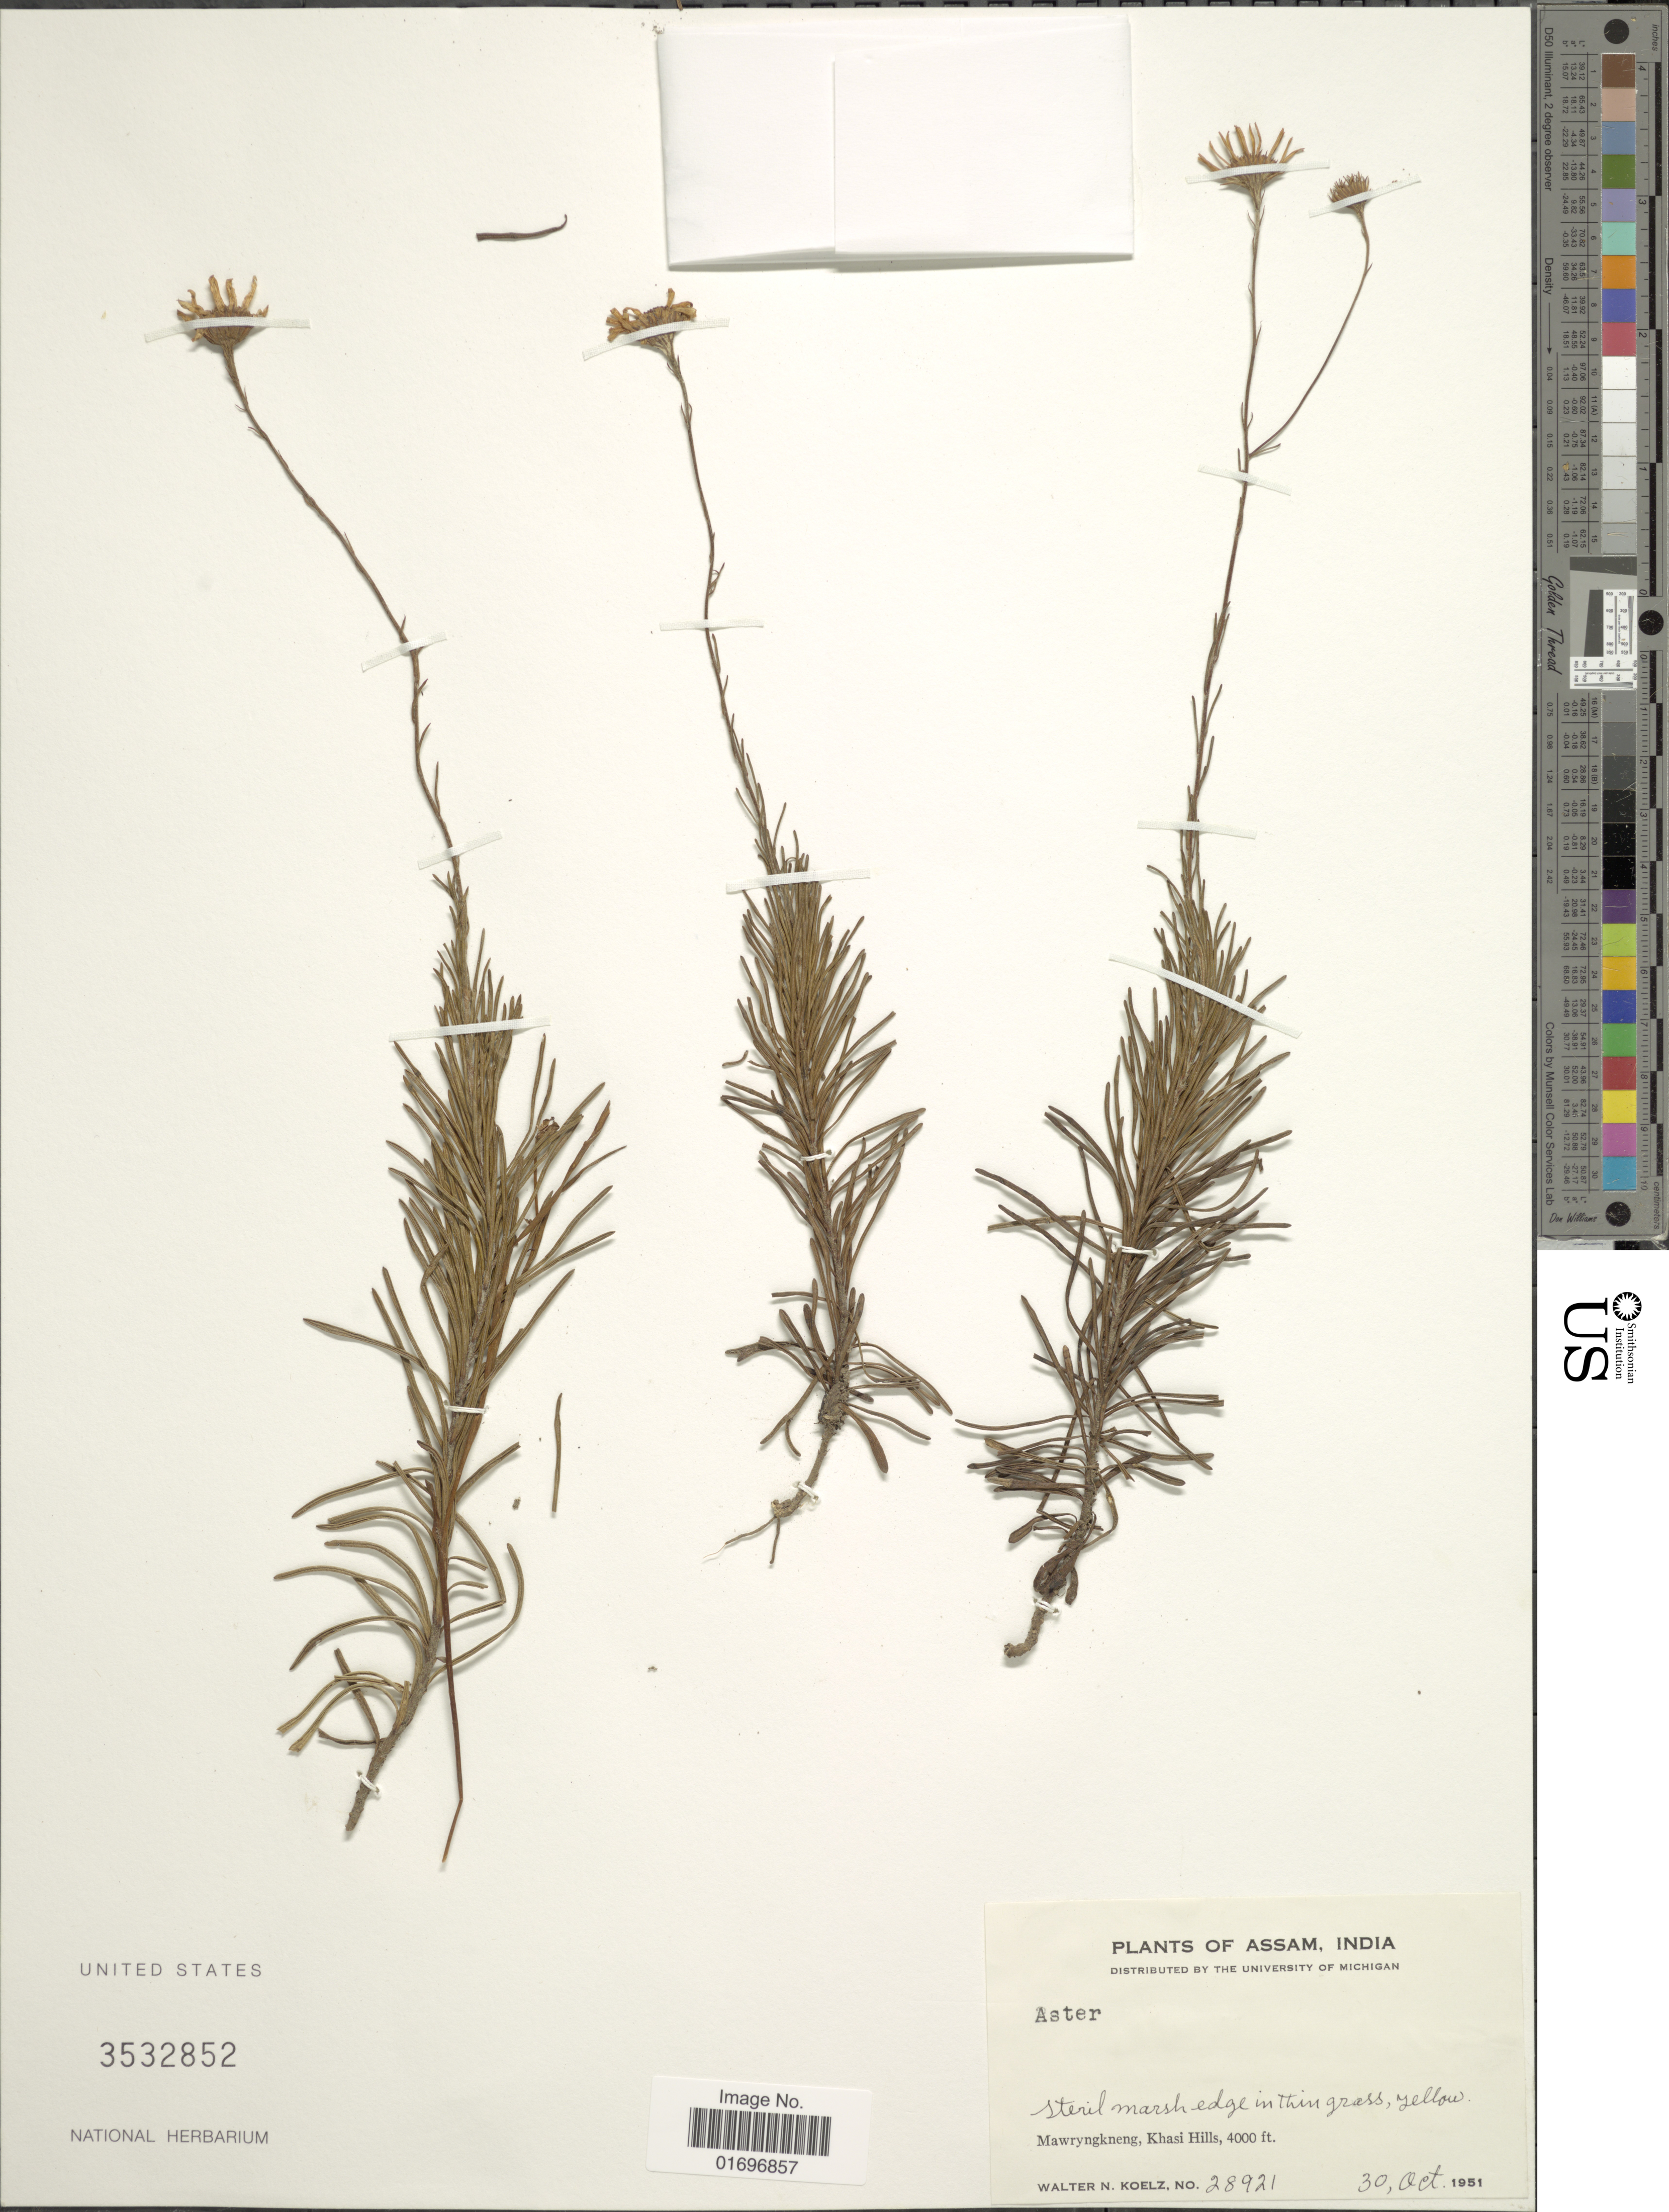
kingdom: Plantae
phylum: Tracheophyta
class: Magnoliopsida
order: Asterales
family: Asteraceae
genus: Aster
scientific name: Aster sp.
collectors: W. N. Koelz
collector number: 28921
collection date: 1951-10-30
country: India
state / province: Meghalaya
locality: Assam, India. Mawryngkneng, Khasi Hills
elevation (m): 1219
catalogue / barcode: US 3532852